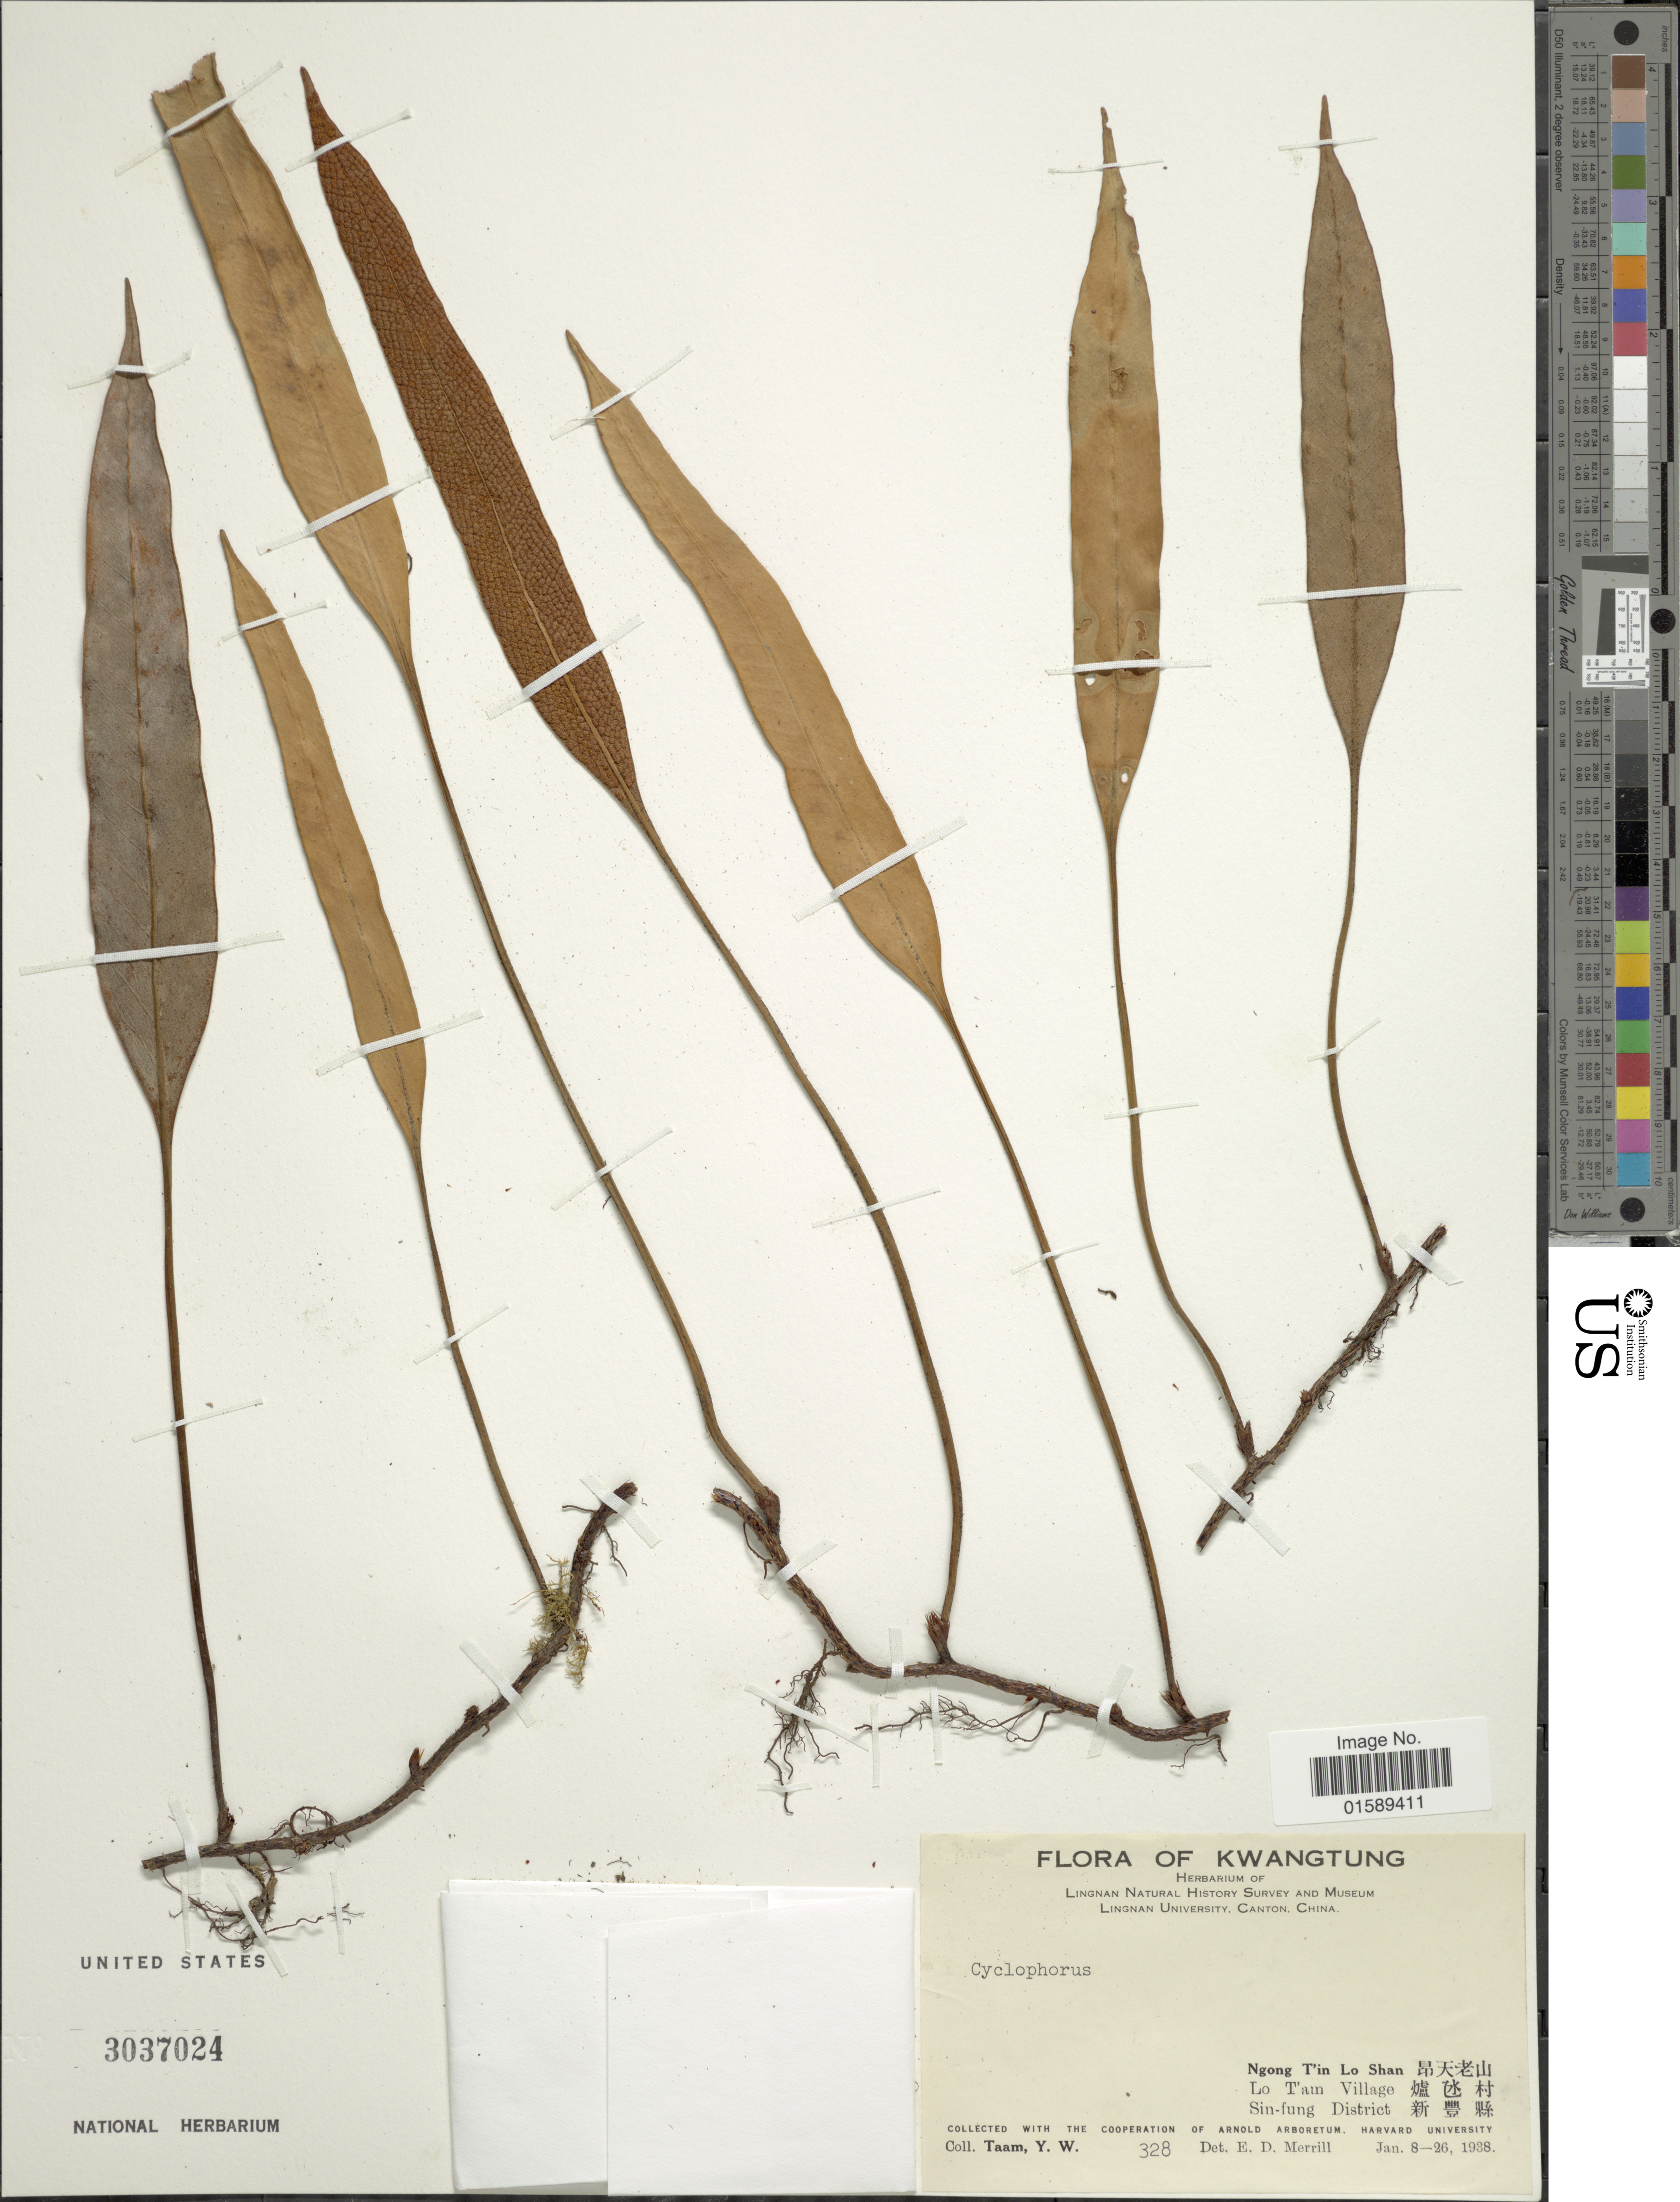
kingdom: Plantae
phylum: Tracheophyta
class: Polypodiopsida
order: Polypodiales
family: Polypodiaceae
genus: Pyrrosia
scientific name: Pyrrosia sp.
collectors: Y. W. Taam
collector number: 328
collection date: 1938-01-08/1938-01-26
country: China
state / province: Guangdong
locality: Kwangtung, Ngong Tin Lo Shan X, Lo Tam Village X, Sin-fung District X.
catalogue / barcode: US 3037024